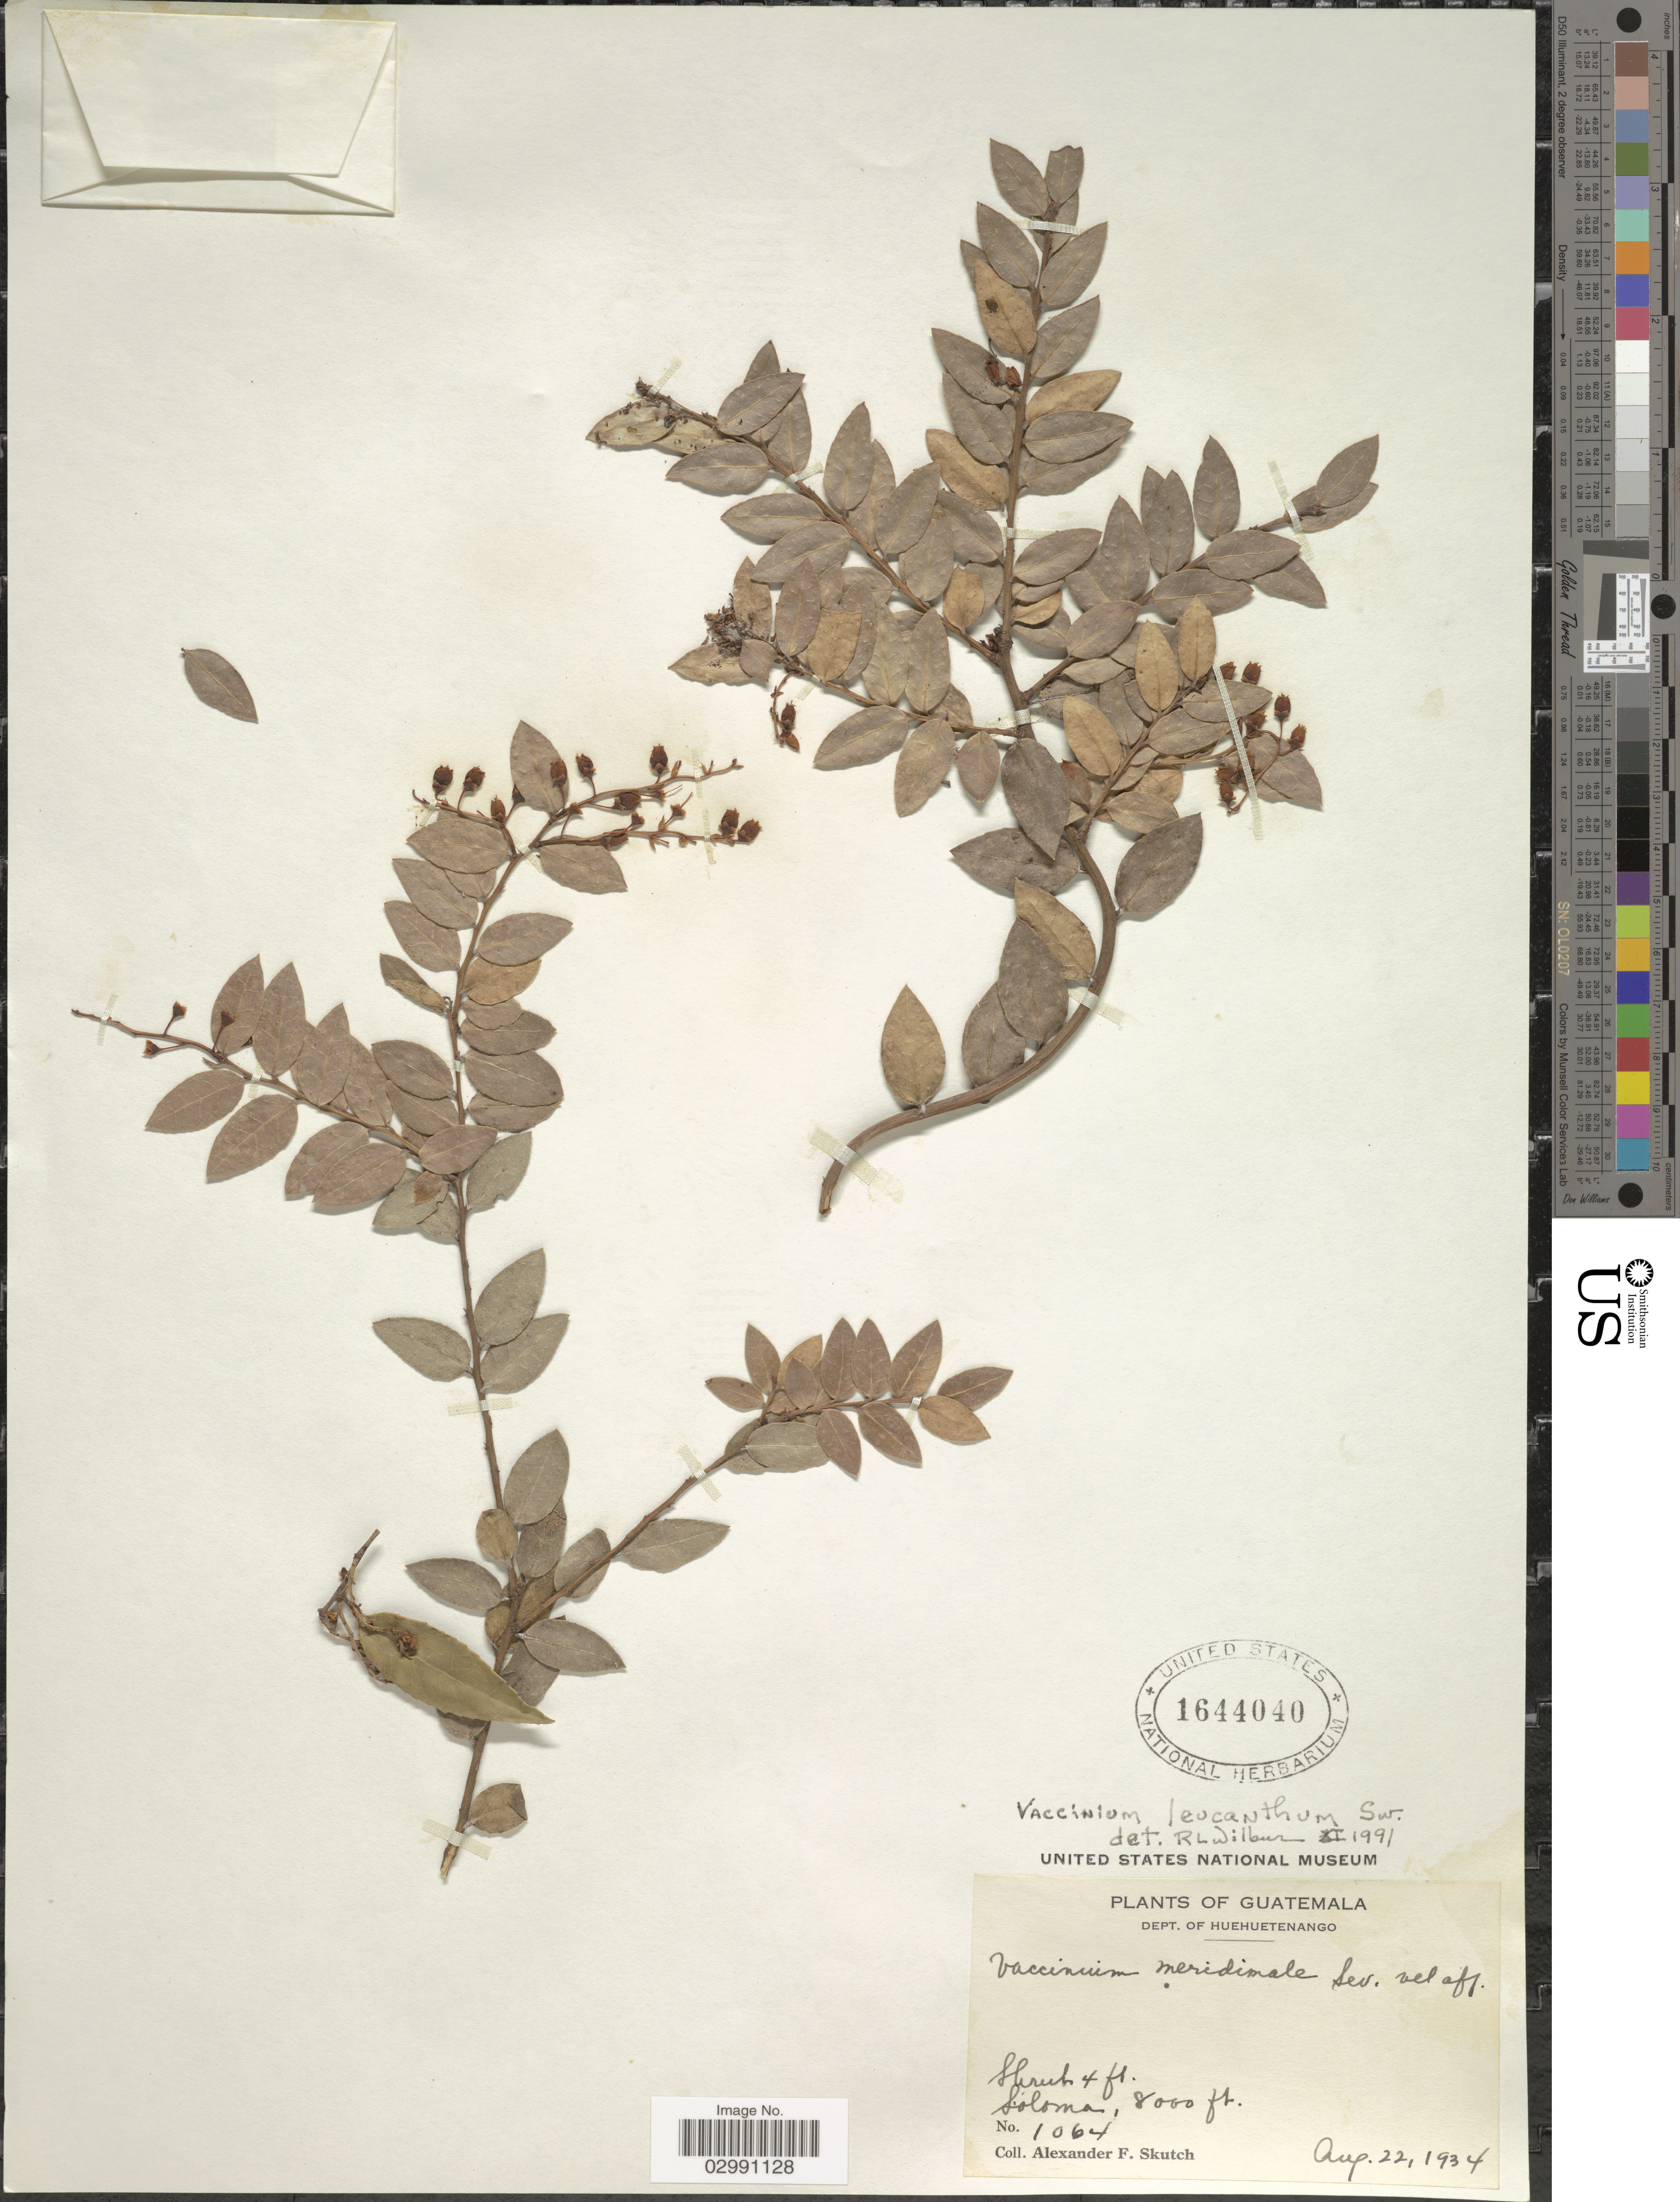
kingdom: Plantae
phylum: Tracheophyta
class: Magnoliopsida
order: Ericales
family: Ericaceae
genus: Vaccinium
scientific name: Vaccinium leucanthum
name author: Schltdl.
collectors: A. F. Skutch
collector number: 1064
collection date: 1934-04-22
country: Guatemala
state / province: Huehuetenango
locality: Dept. of Huehuetenango. Soloma.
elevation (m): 2438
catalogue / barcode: US 1644040